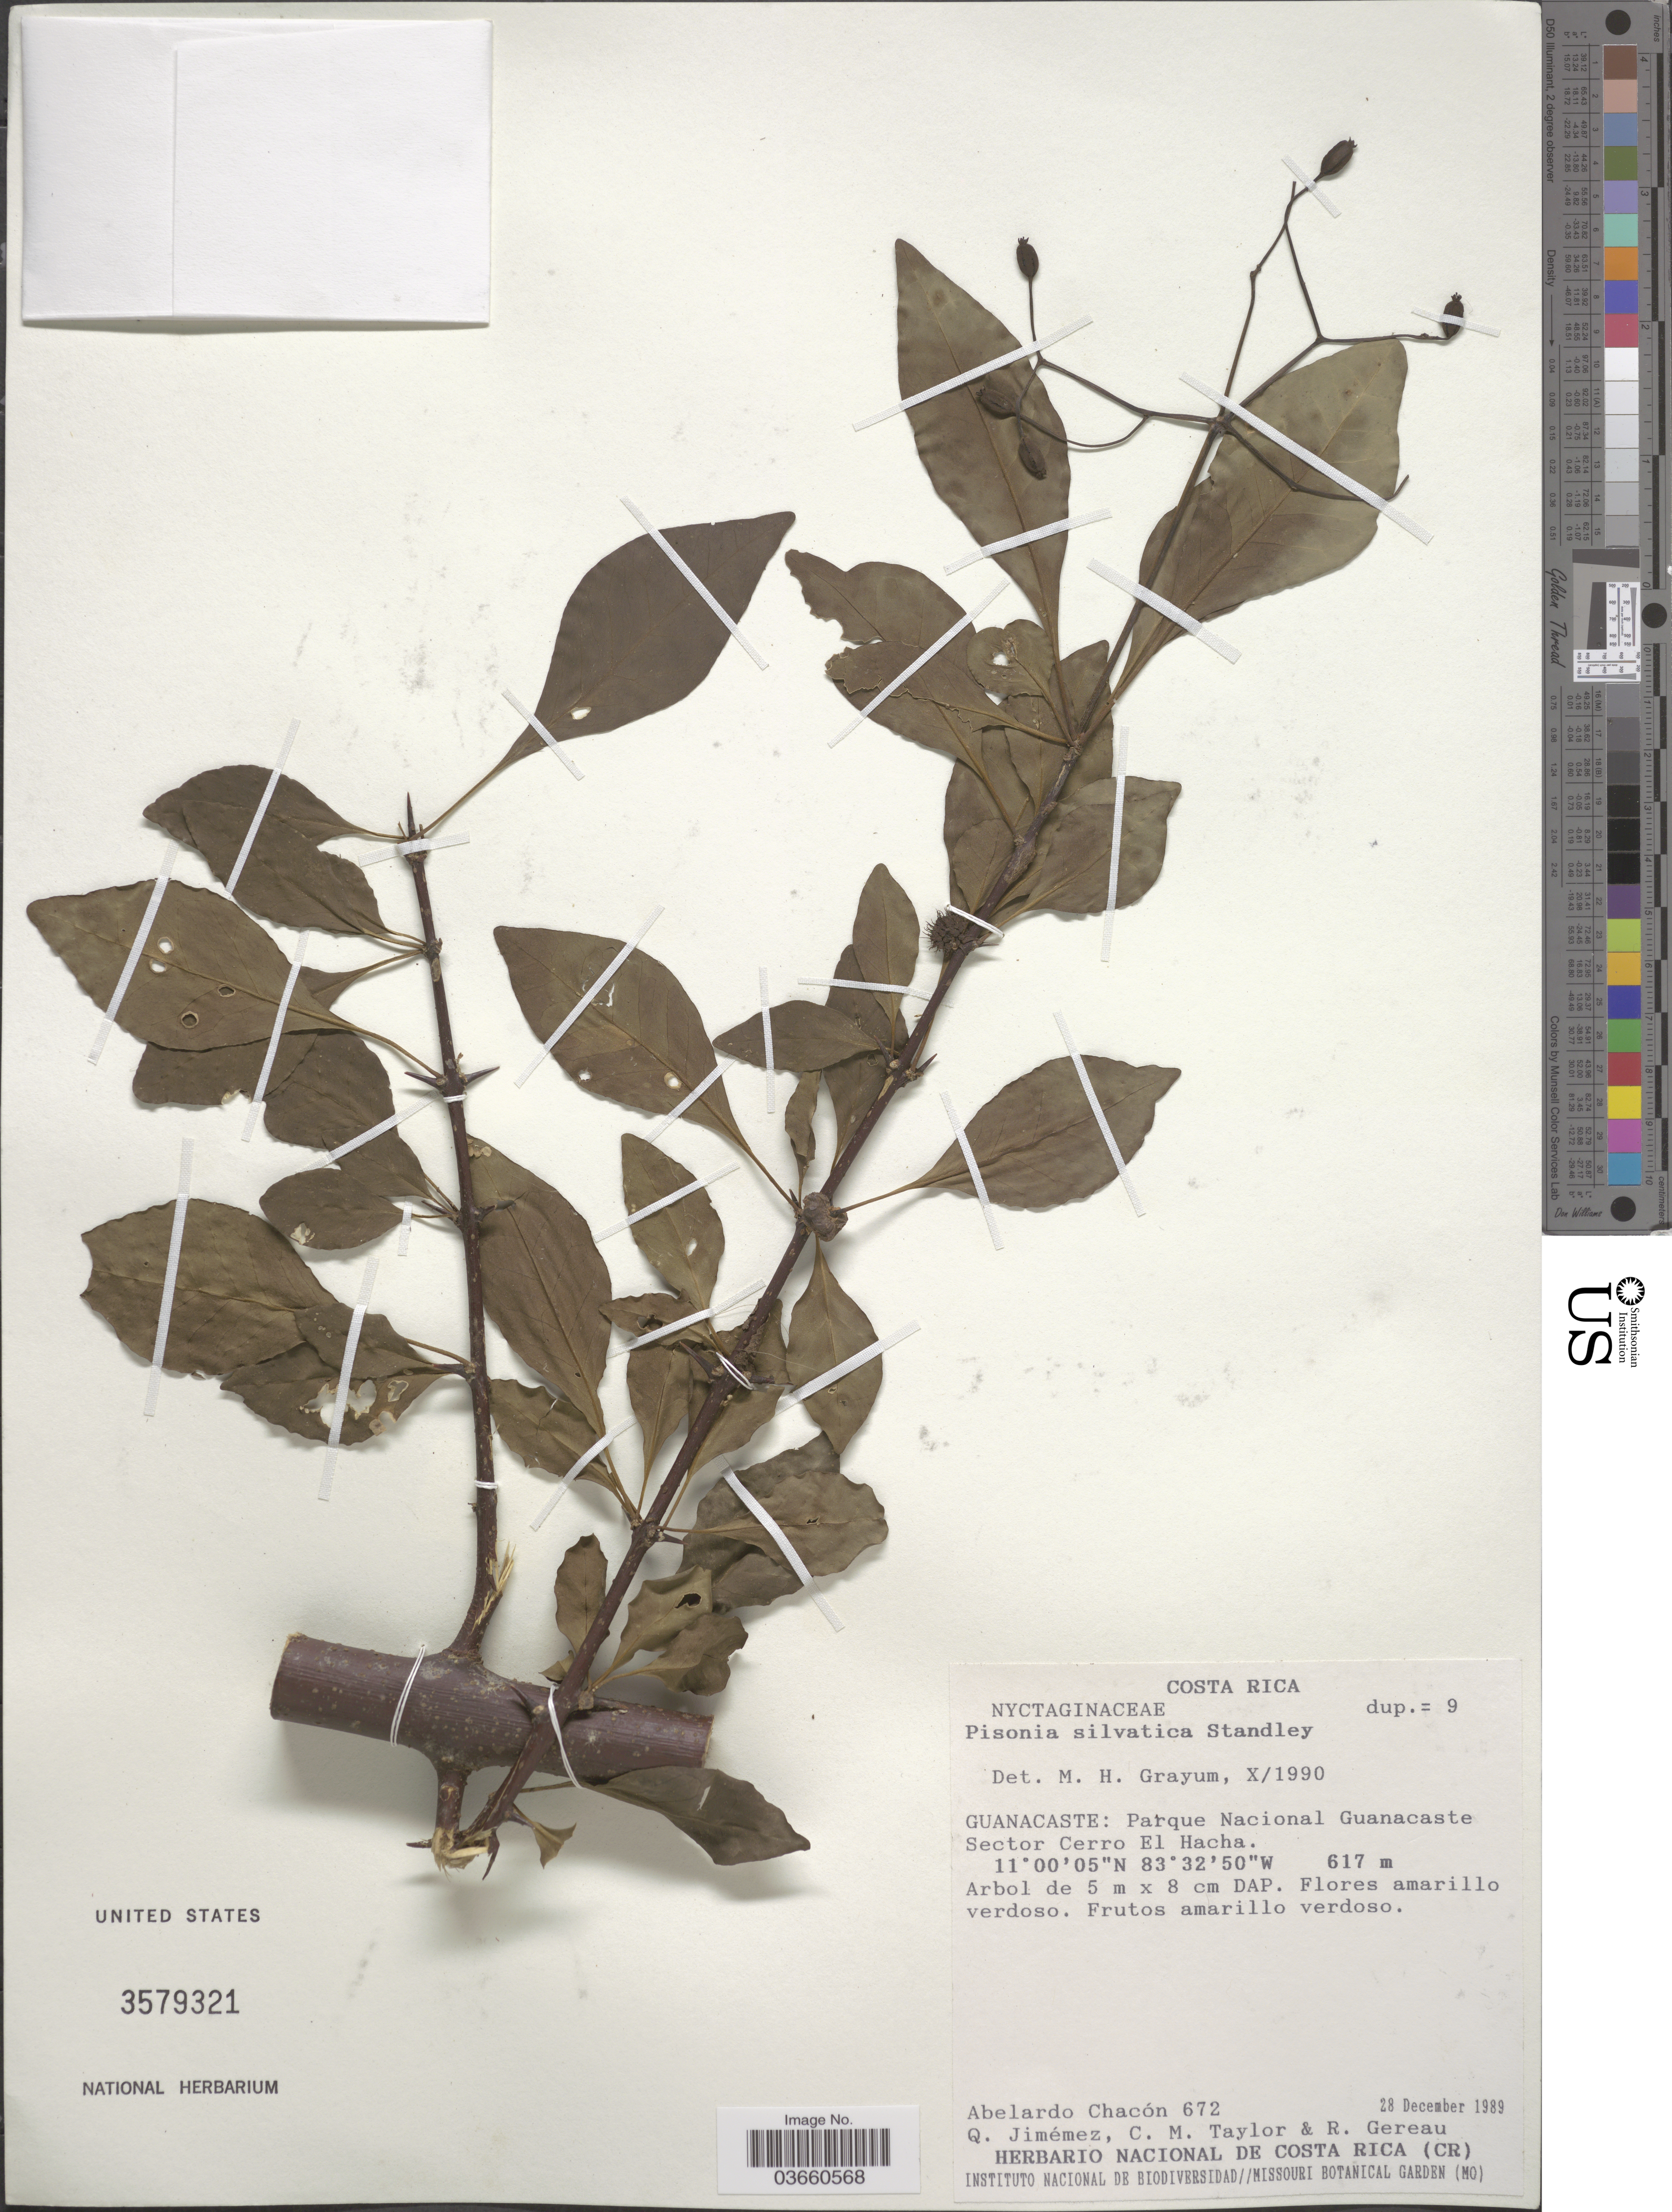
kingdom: Plantae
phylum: Tracheophyta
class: Magnoliopsida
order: Caryophyllales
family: Nyctaginaceae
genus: Pisonia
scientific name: Pisonia silvatica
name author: Standl.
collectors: A. Chacon, Q. Jimémez, C. M. Taylor & R. Gereau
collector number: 672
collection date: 1989-12-28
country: Costa Rica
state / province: Guanacaste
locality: Parque Nacional Guanacaste. Sector Cerro El Hacha.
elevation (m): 617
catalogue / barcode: US 3579321